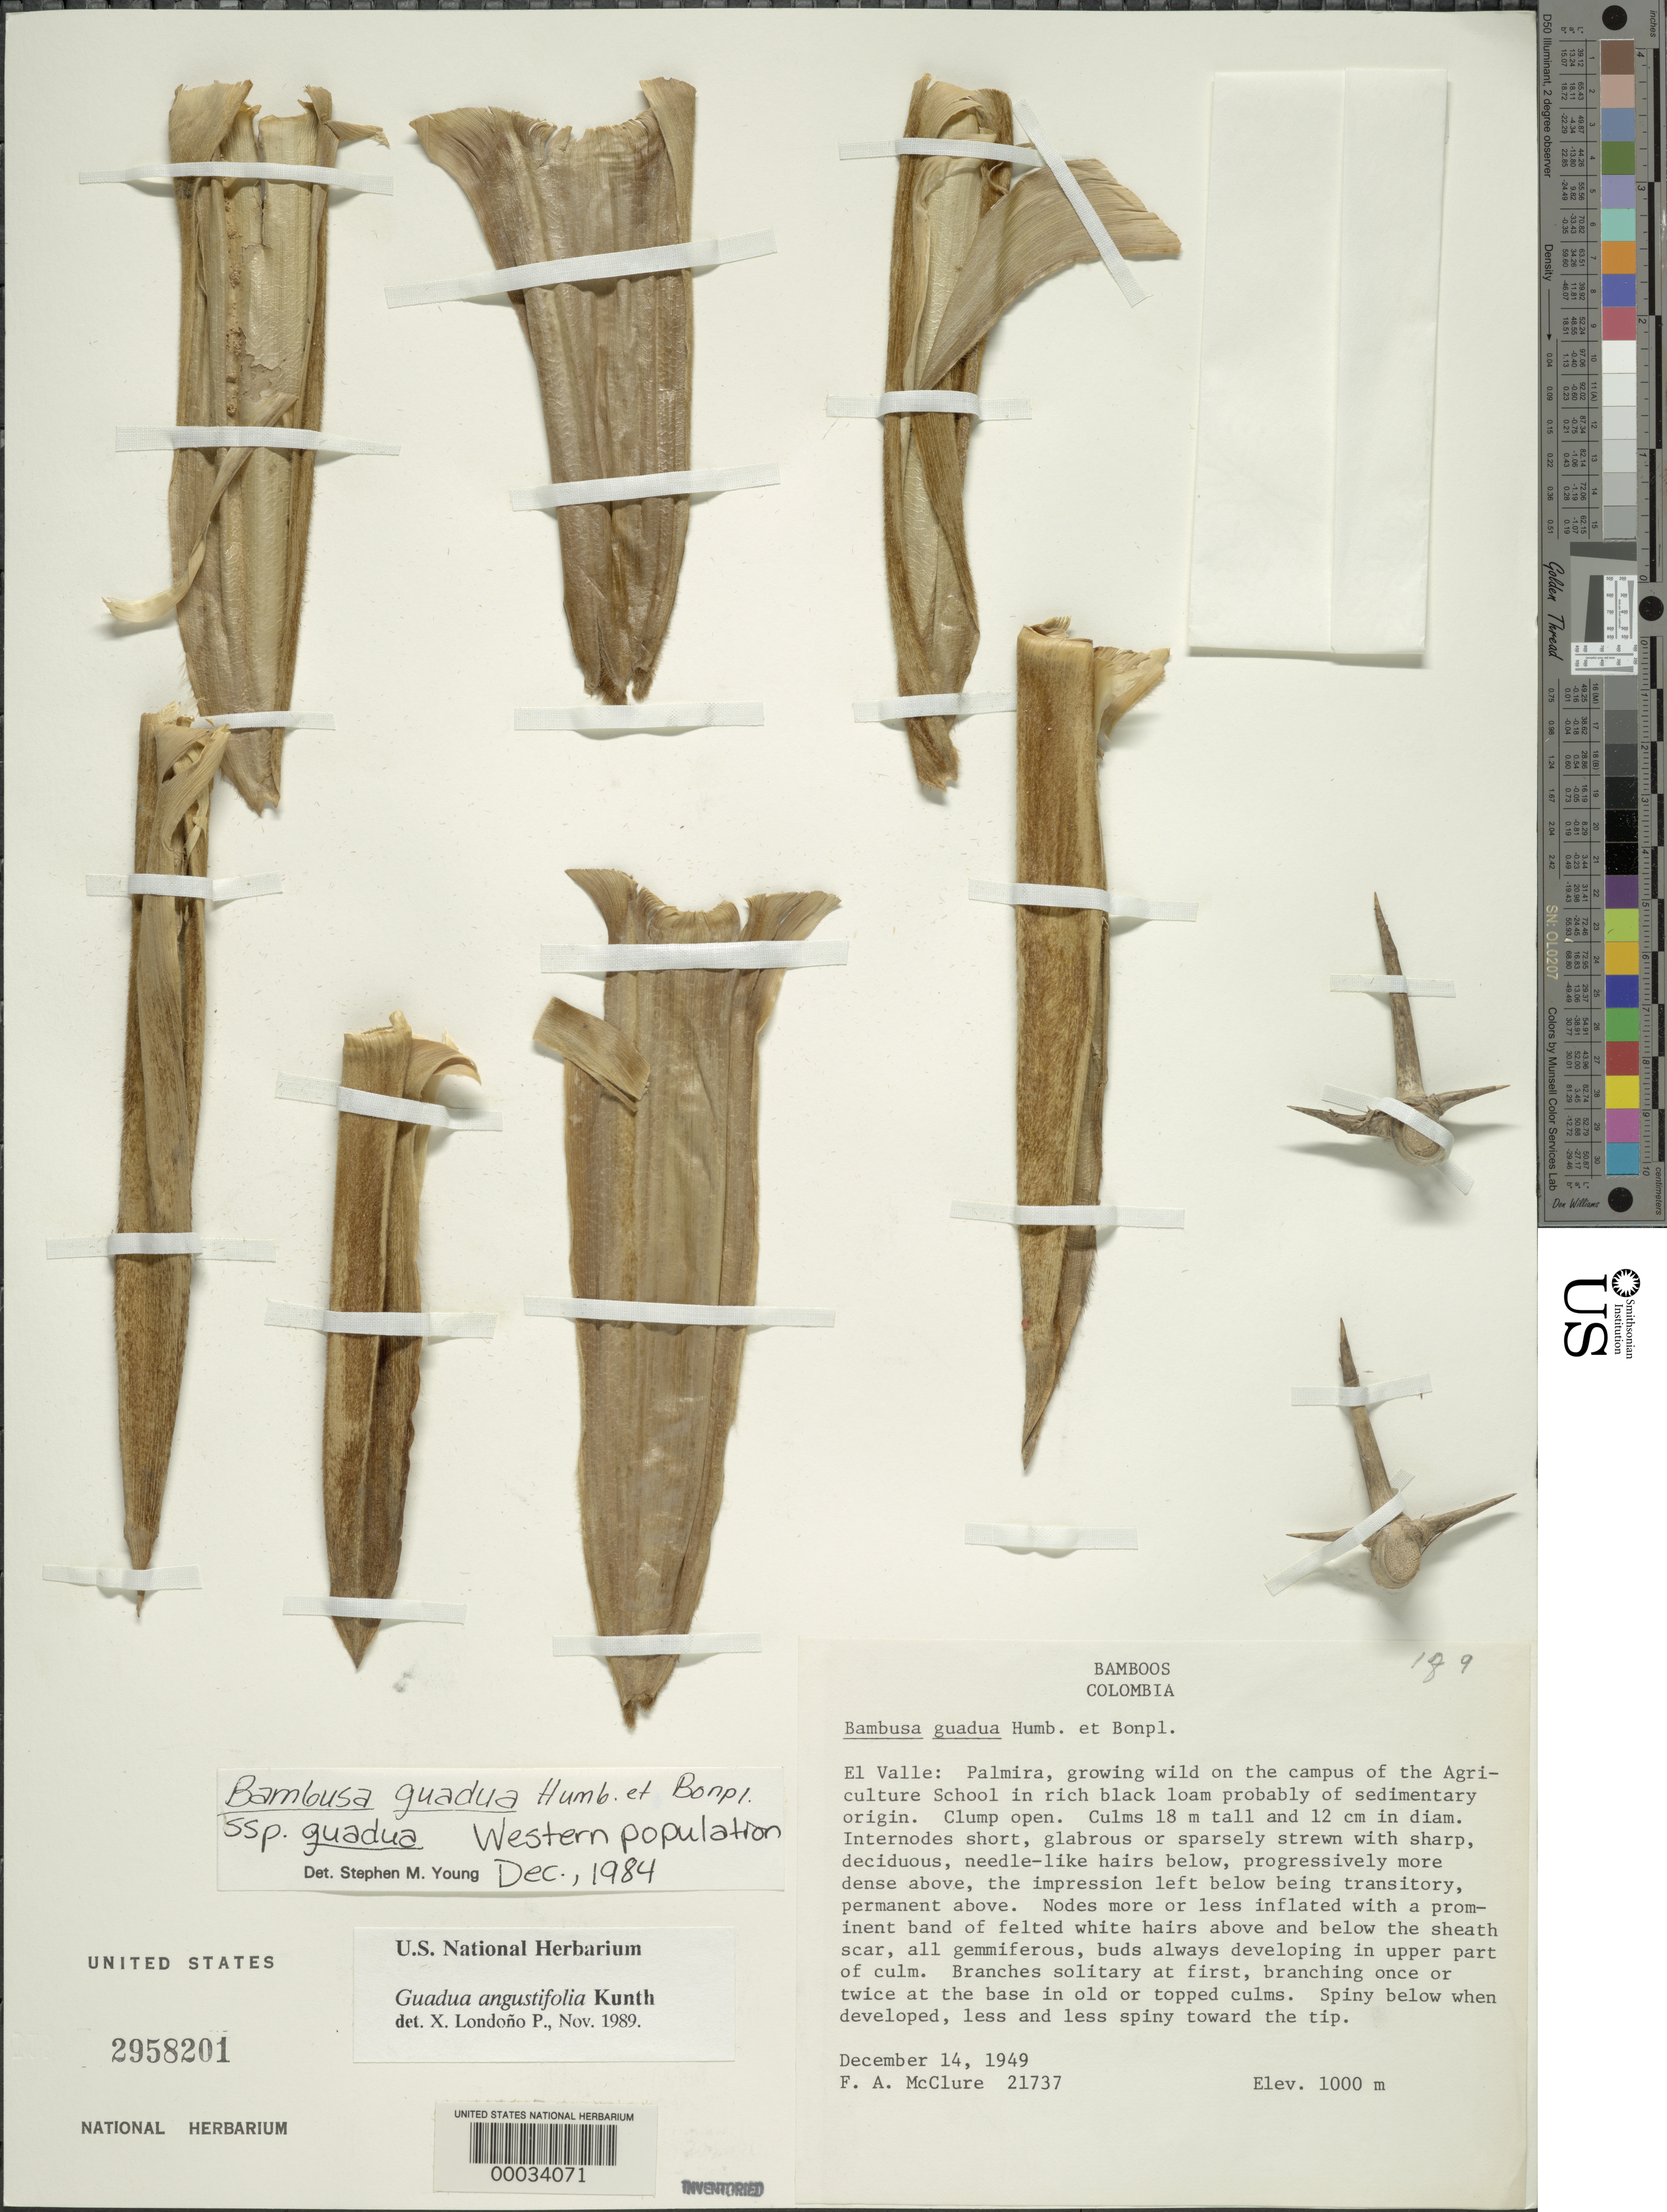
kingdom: Plantae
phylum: Tracheophyta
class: Liliopsida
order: Poales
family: Poaceae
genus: Guadua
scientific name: Guadua angustifolia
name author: Kunth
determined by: Londoño, X., (TULV), Jardin Botanico "Juan Maria Cespedes"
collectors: F. A. McClure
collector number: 21737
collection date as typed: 14 Dec 1949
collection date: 1949-12-14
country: Colombia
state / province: Valle del Cauca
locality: Palmira, on campus of agiculture school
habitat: Rich black loam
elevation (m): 1000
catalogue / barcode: US 2958201